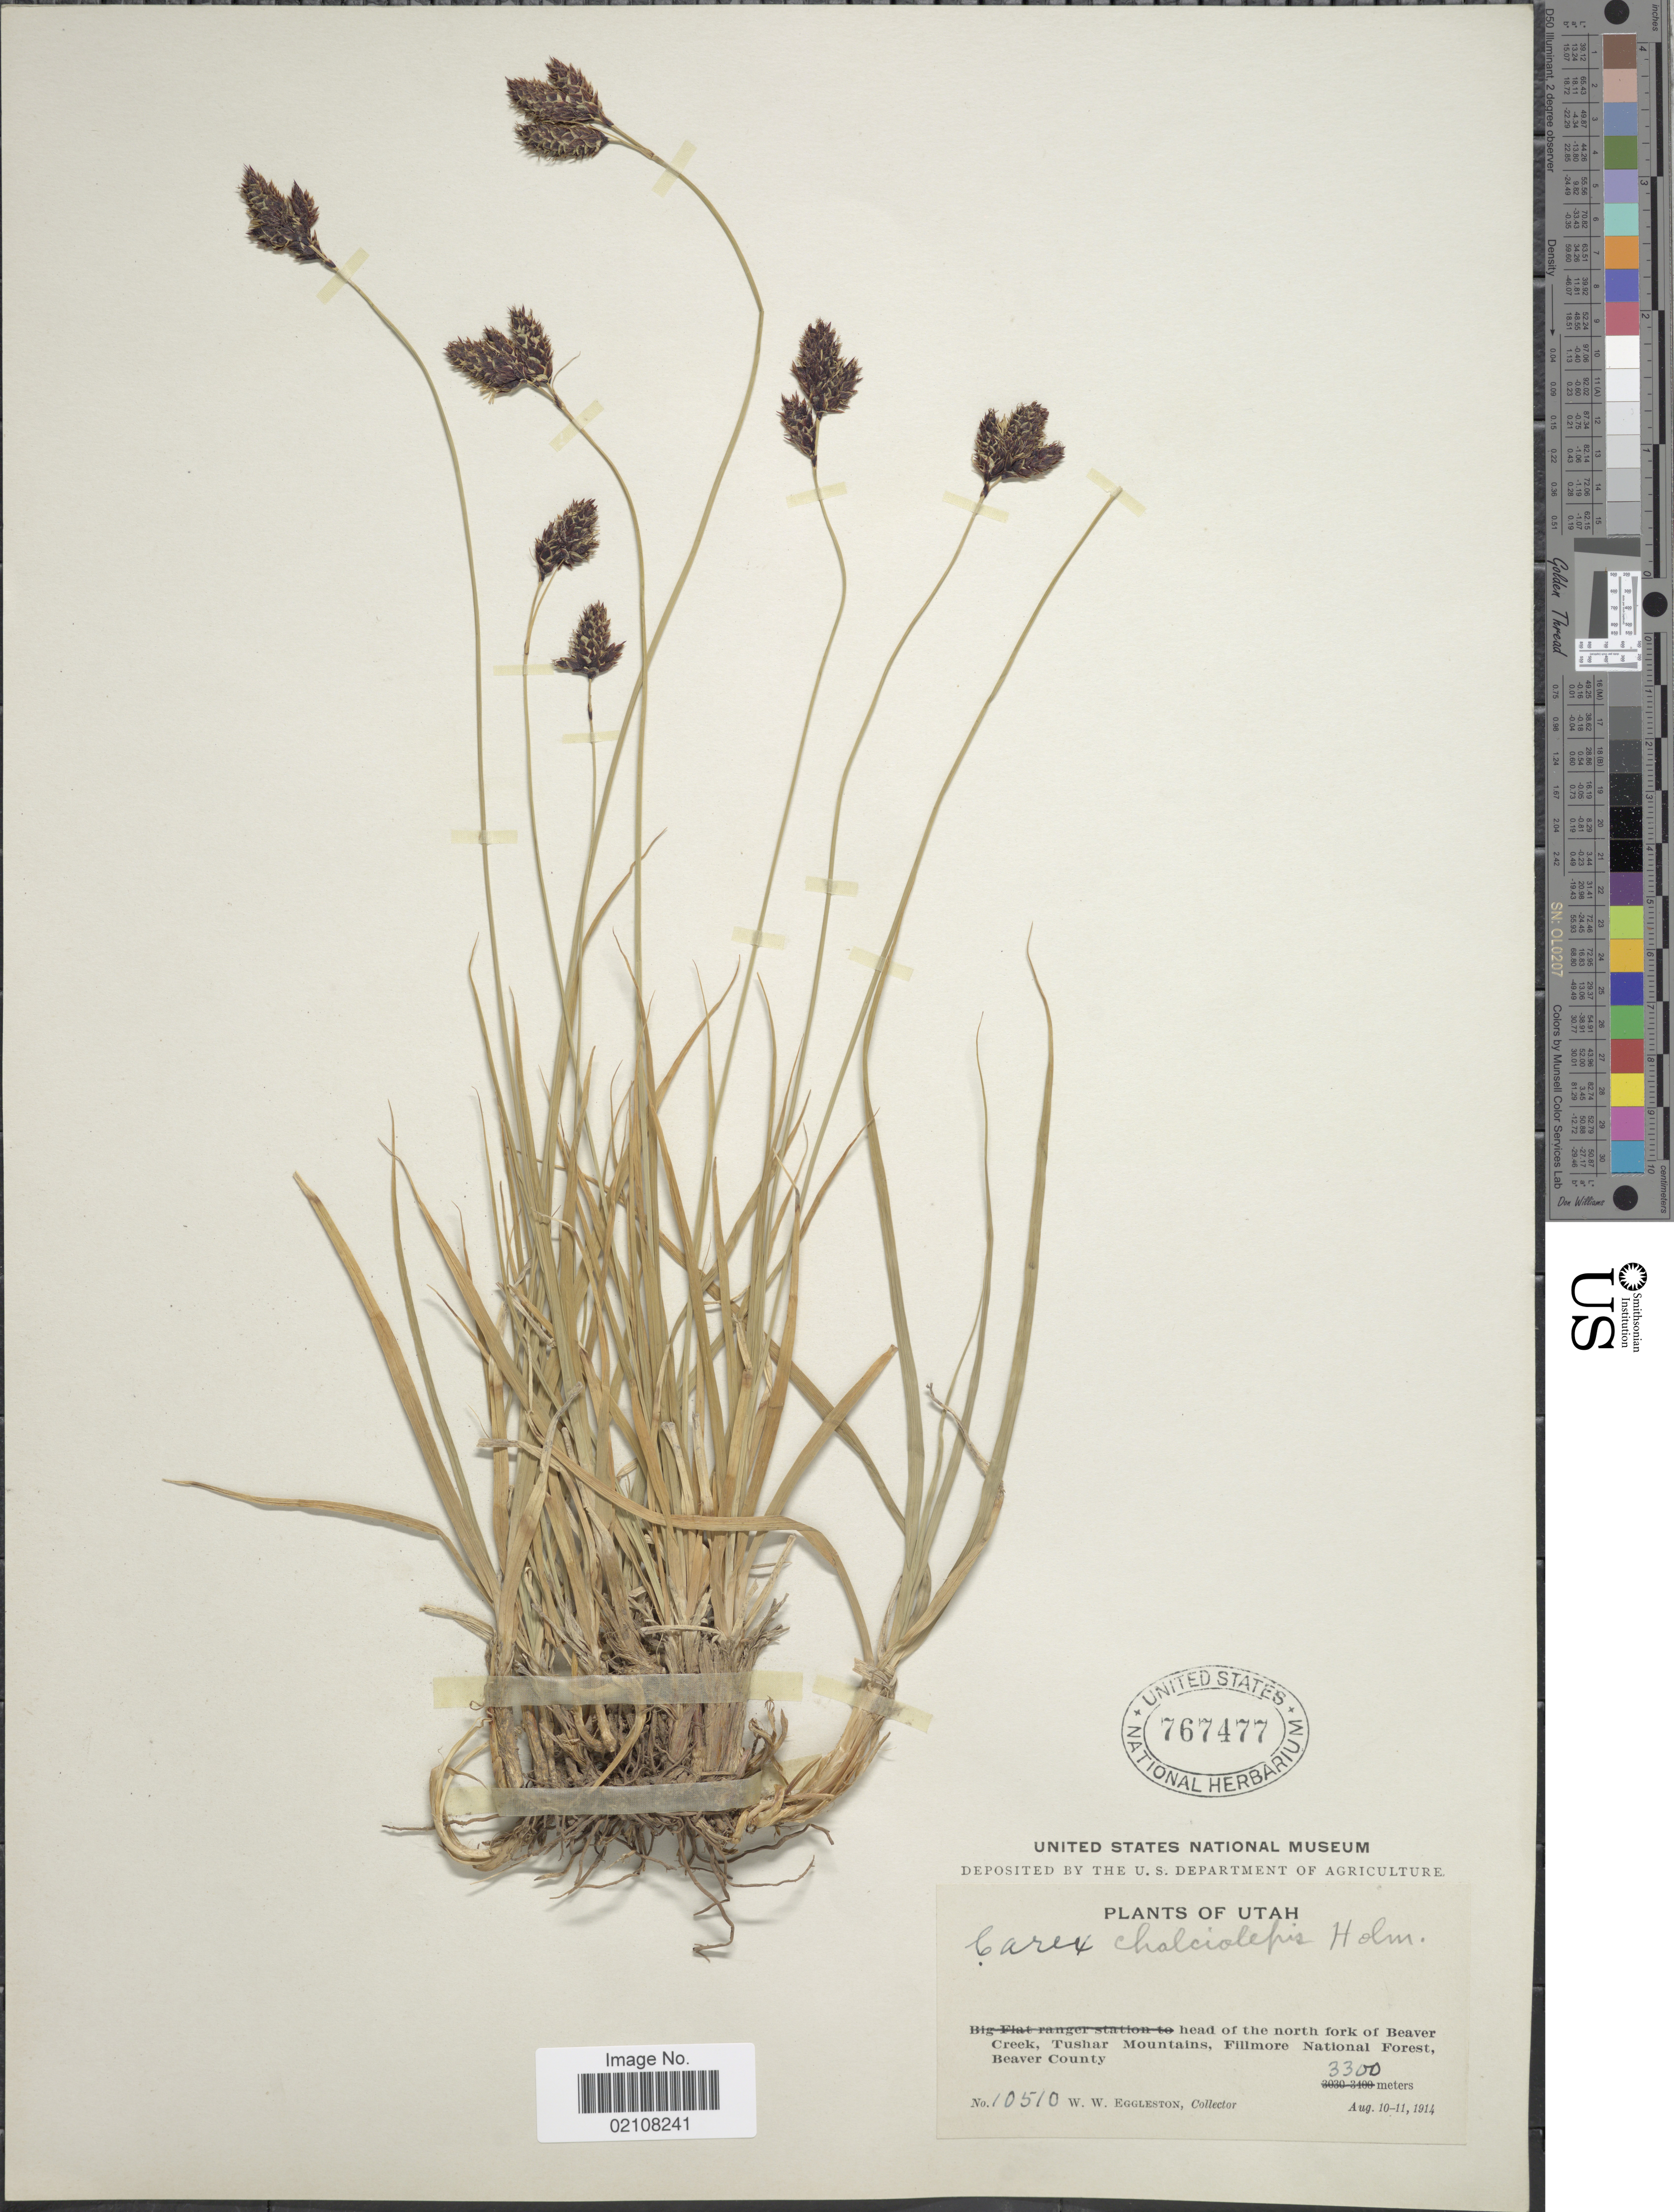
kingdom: Plantae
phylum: Tracheophyta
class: Liliopsida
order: Poales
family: Cyperaceae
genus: Carex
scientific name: Carex chalciolepis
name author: Holm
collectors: W. W. Eggleston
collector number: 10510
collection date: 1914-08-10/1914-08-11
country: United States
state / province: Utah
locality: Head of the north fork of Beaver Creek, Tushar Mountains, Fillmore National Forest, Beaver County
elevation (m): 3300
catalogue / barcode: US 767477